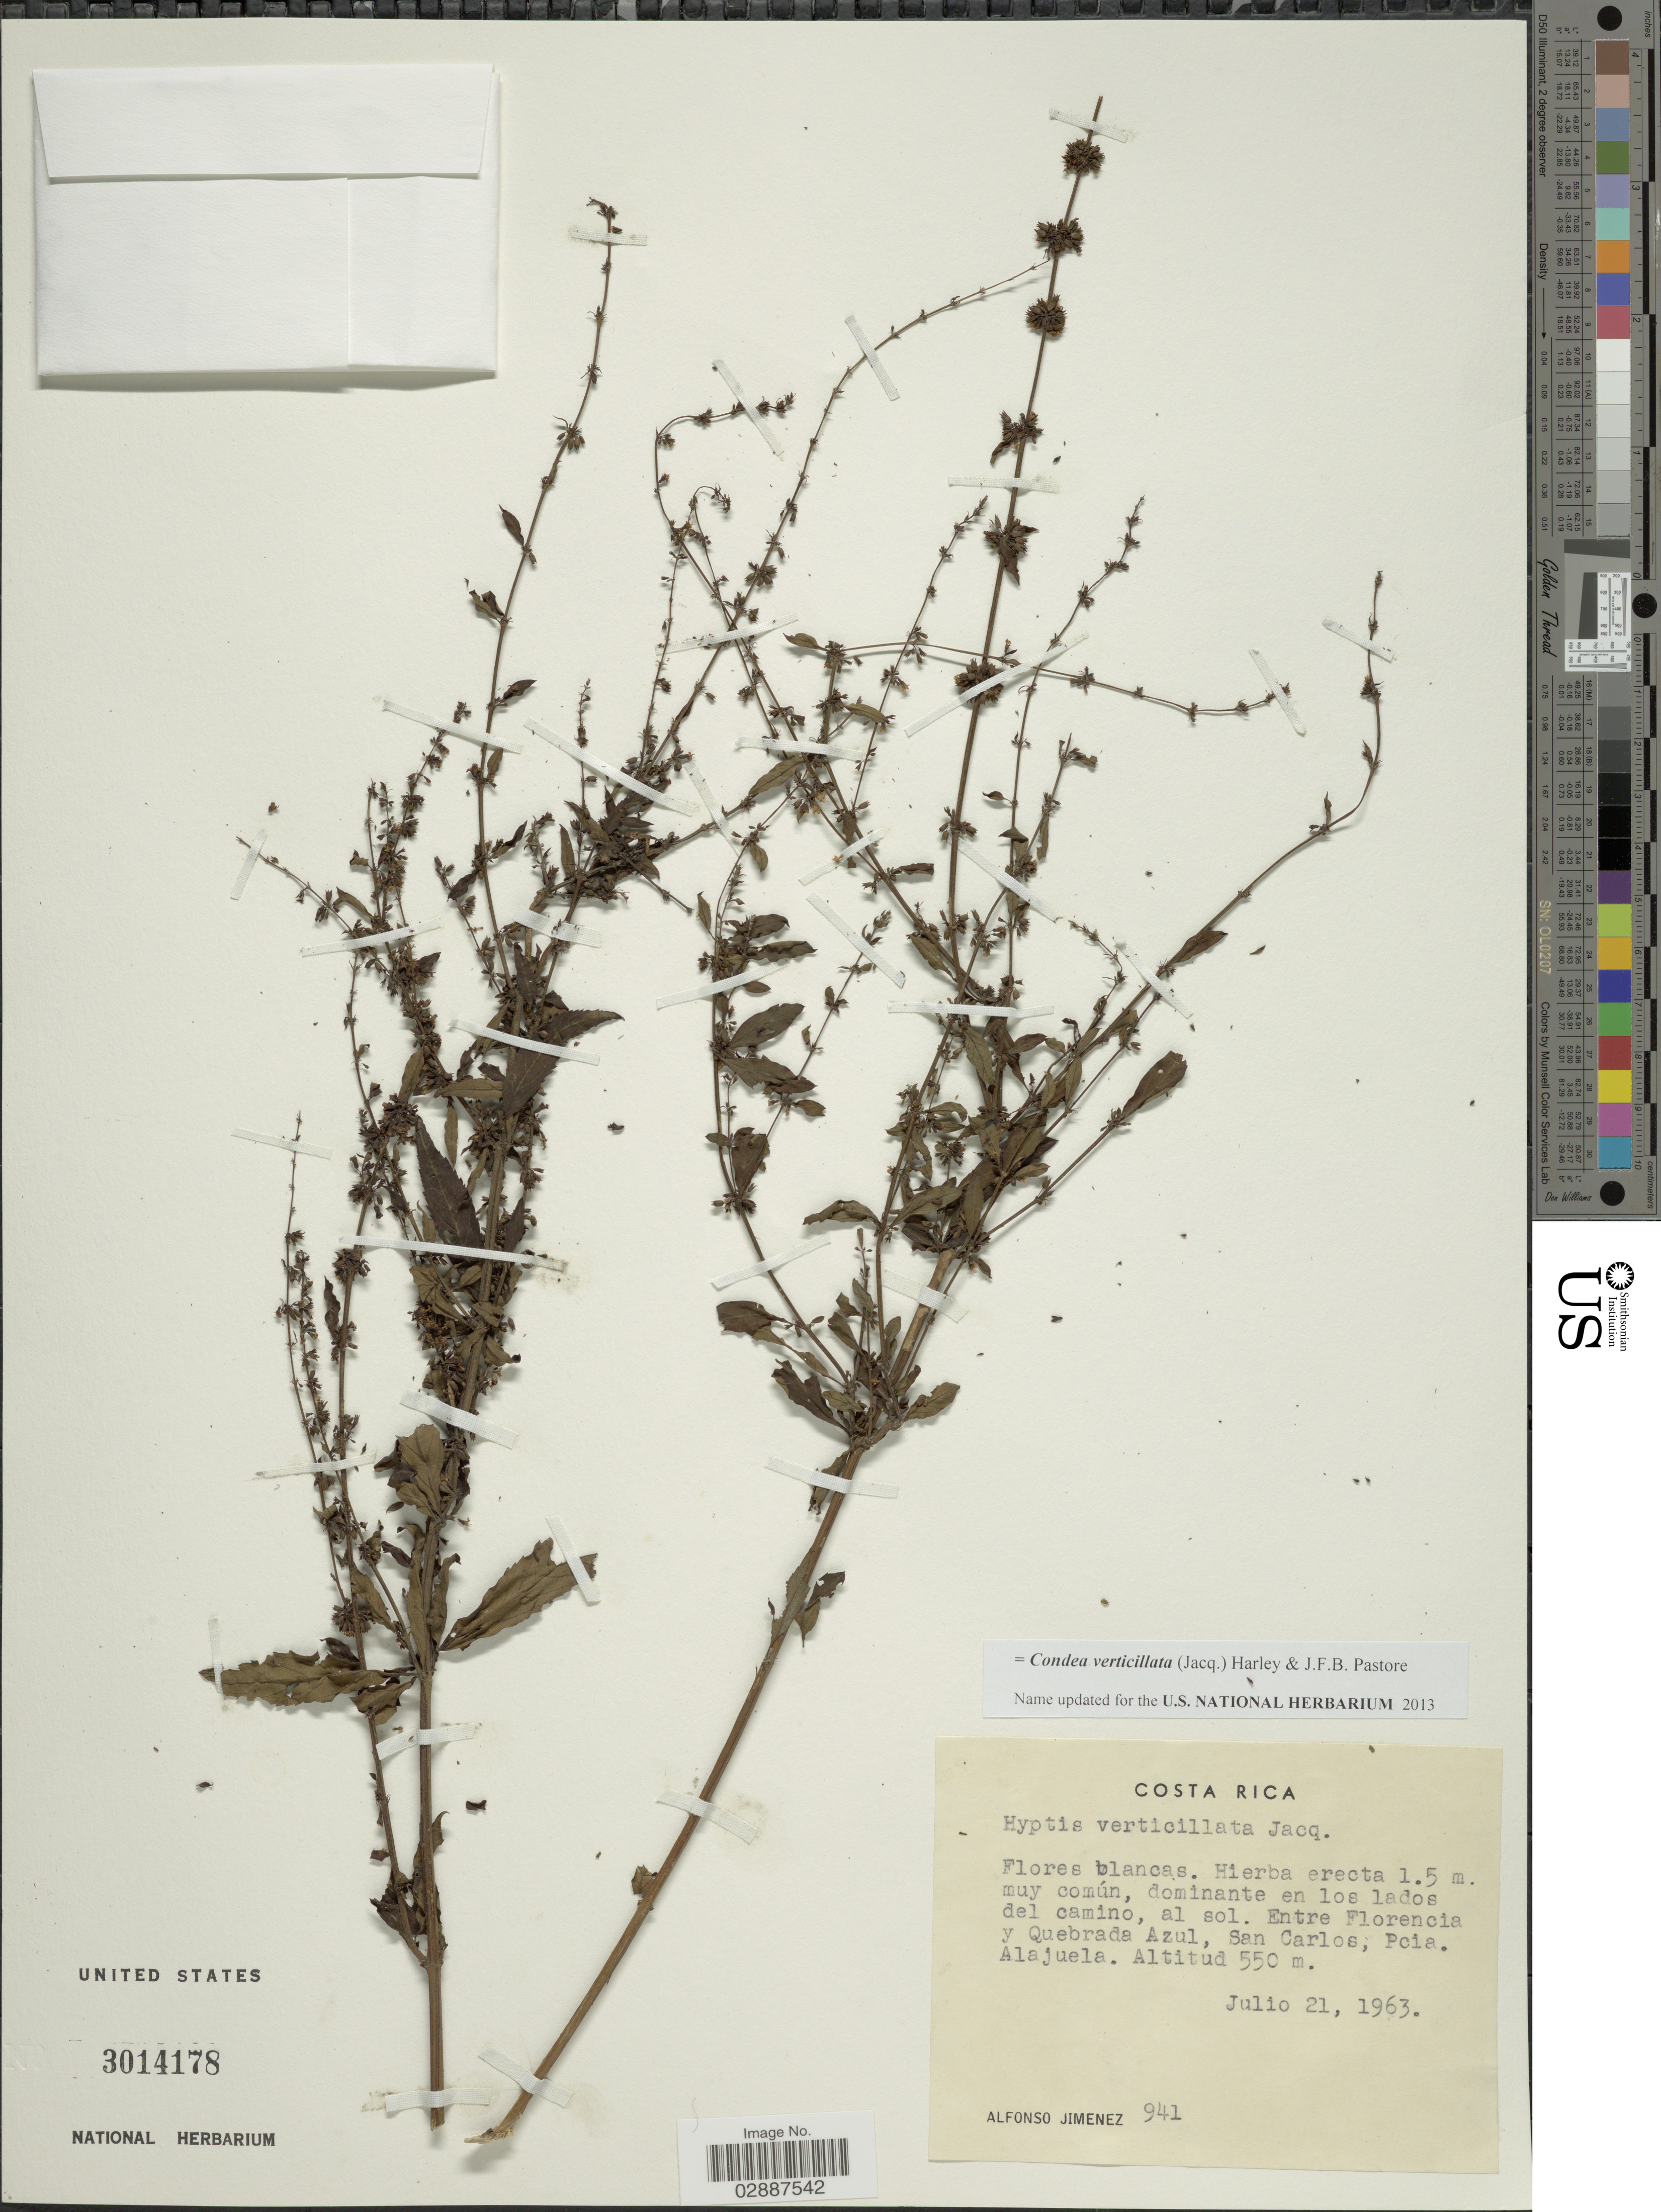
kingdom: Plantae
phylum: Tracheophyta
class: Magnoliopsida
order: Lamiales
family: Lamiaceae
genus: Condea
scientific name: Condea verticillata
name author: (Jacq.) Harley & J.F.B. Pastore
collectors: A. Jiménez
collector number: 941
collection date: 1963-07-21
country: Costa Rica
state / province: Alajuela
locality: Entre Florencia y Quebrada Azul, San Carlos, Pcia. Alajuela.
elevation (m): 550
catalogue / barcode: US 3014178